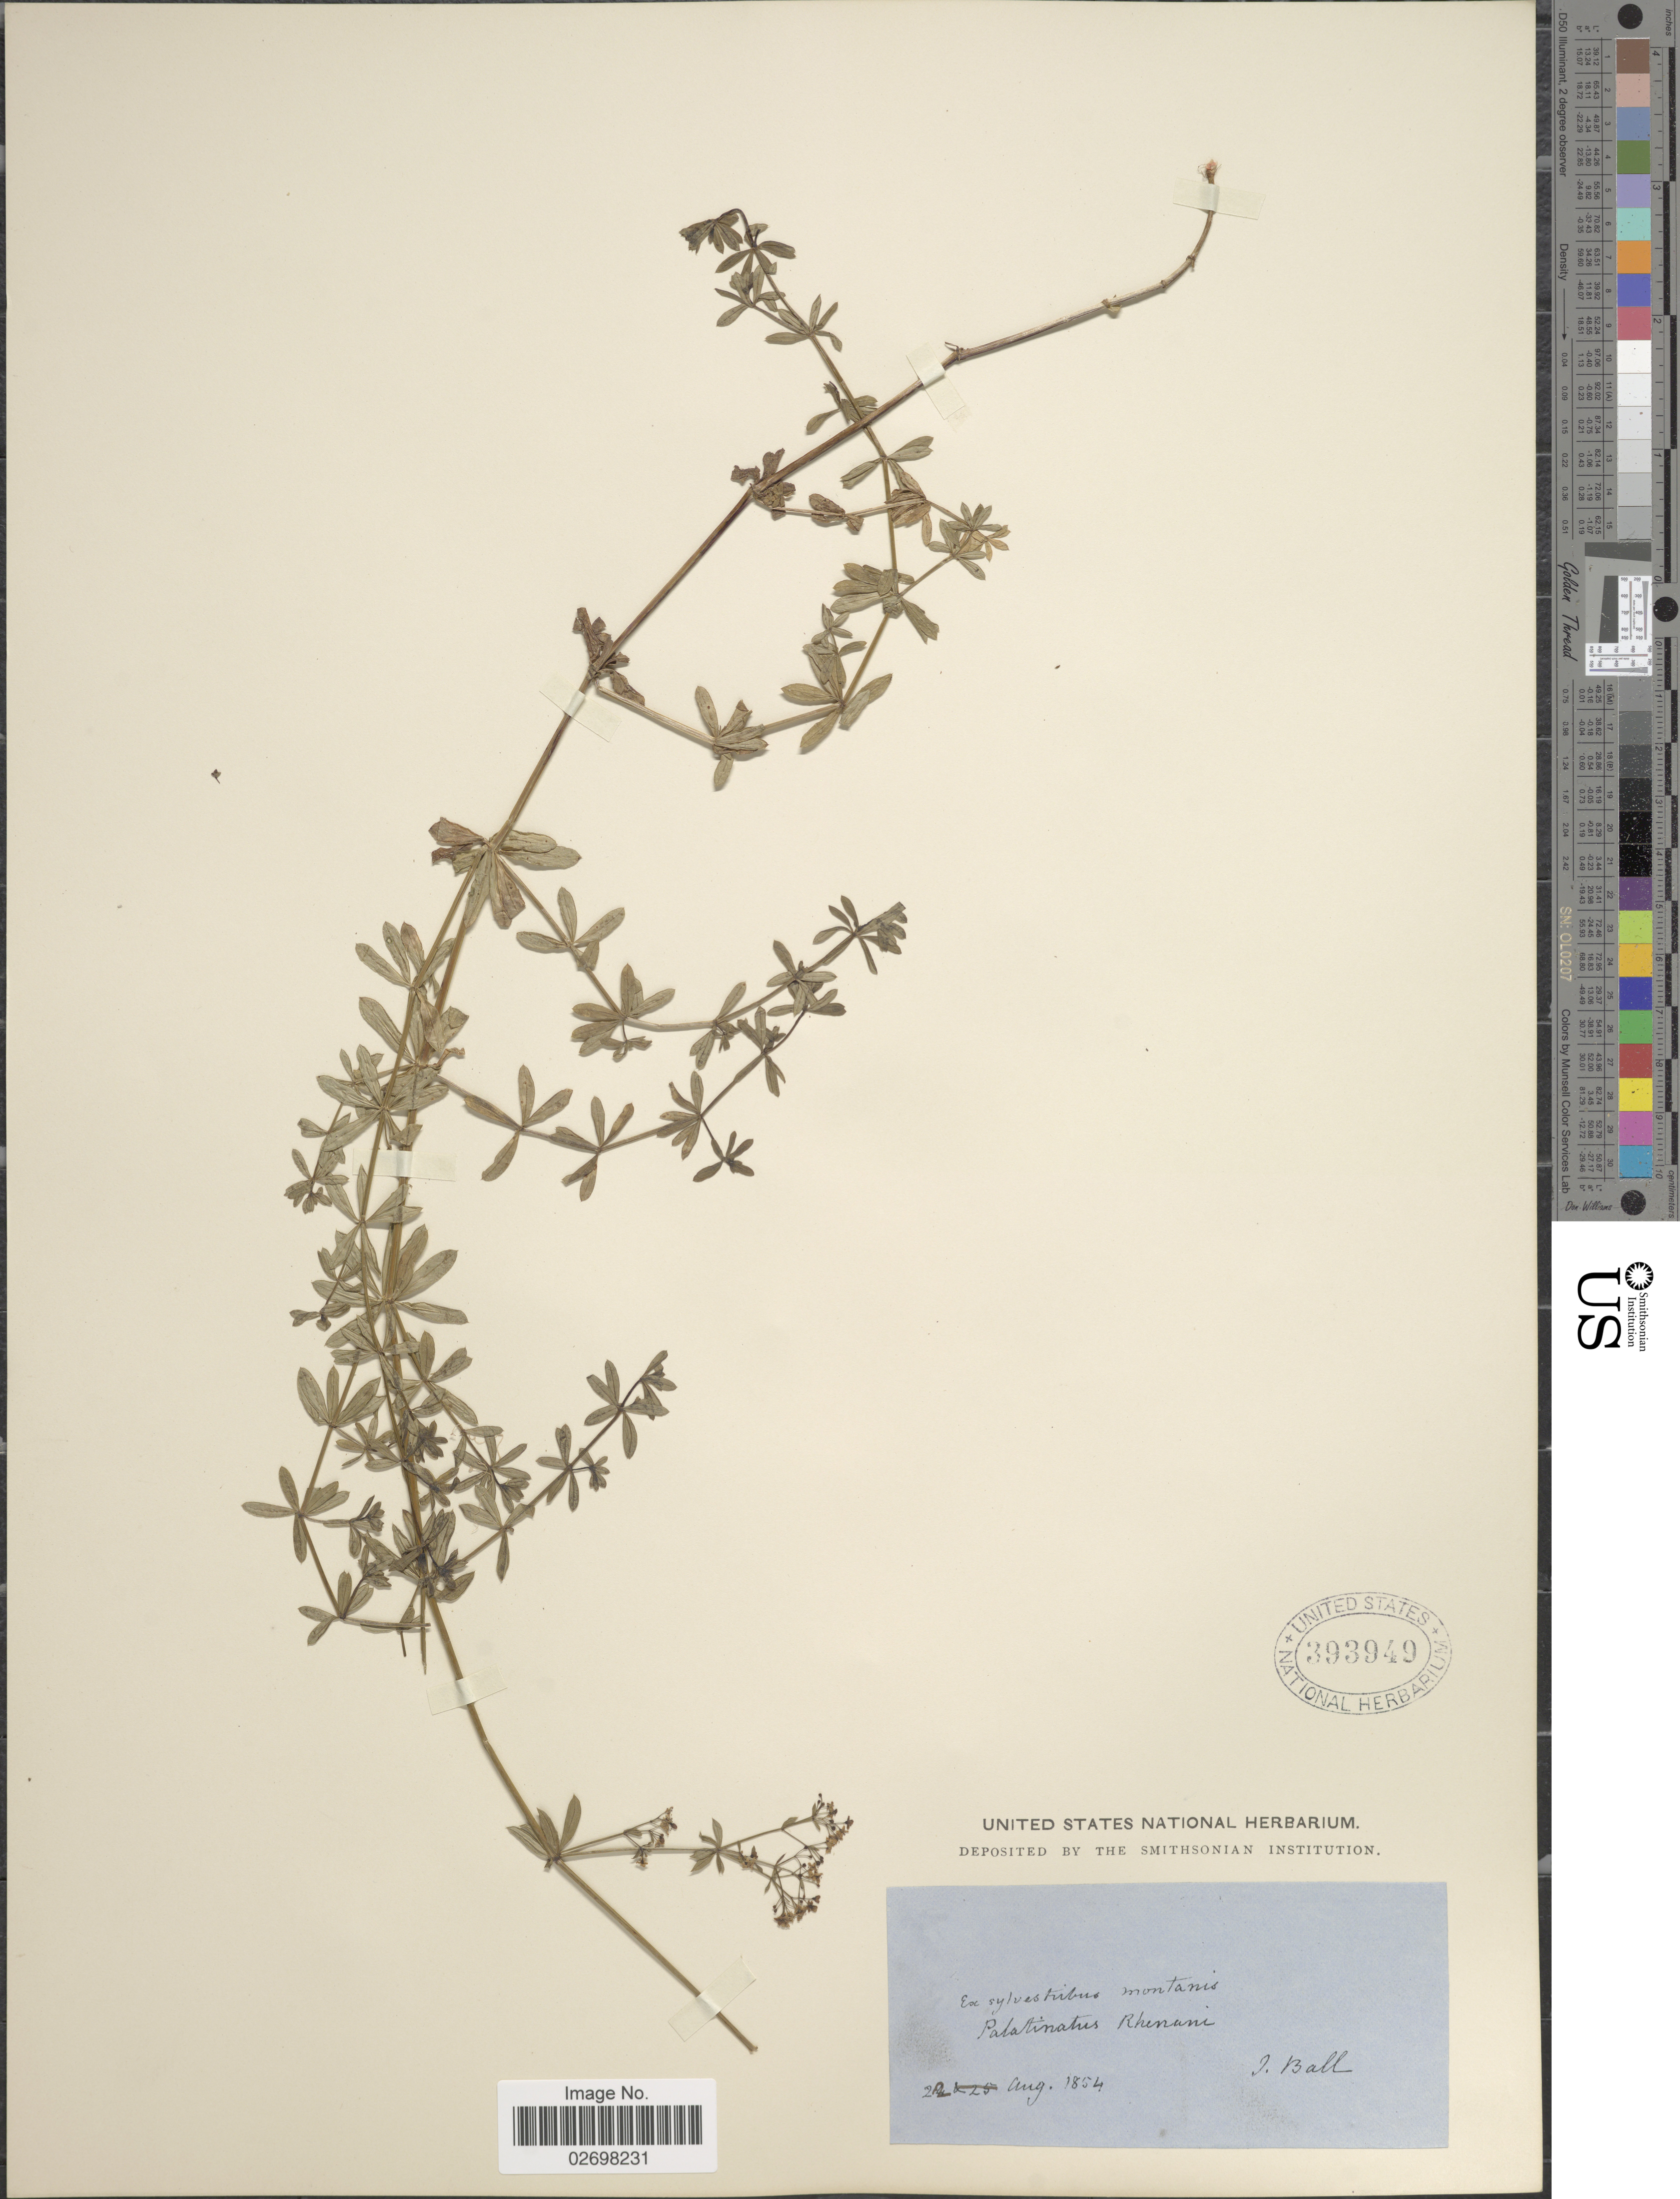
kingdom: Plantae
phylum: Tracheophyta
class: Magnoliopsida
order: Gentianales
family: Rubiaceae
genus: Galium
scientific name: Galium sp.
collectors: J. Ball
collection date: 1854-08-22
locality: Sylvestribus montanis Palatinatus Rhenani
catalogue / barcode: US 393949